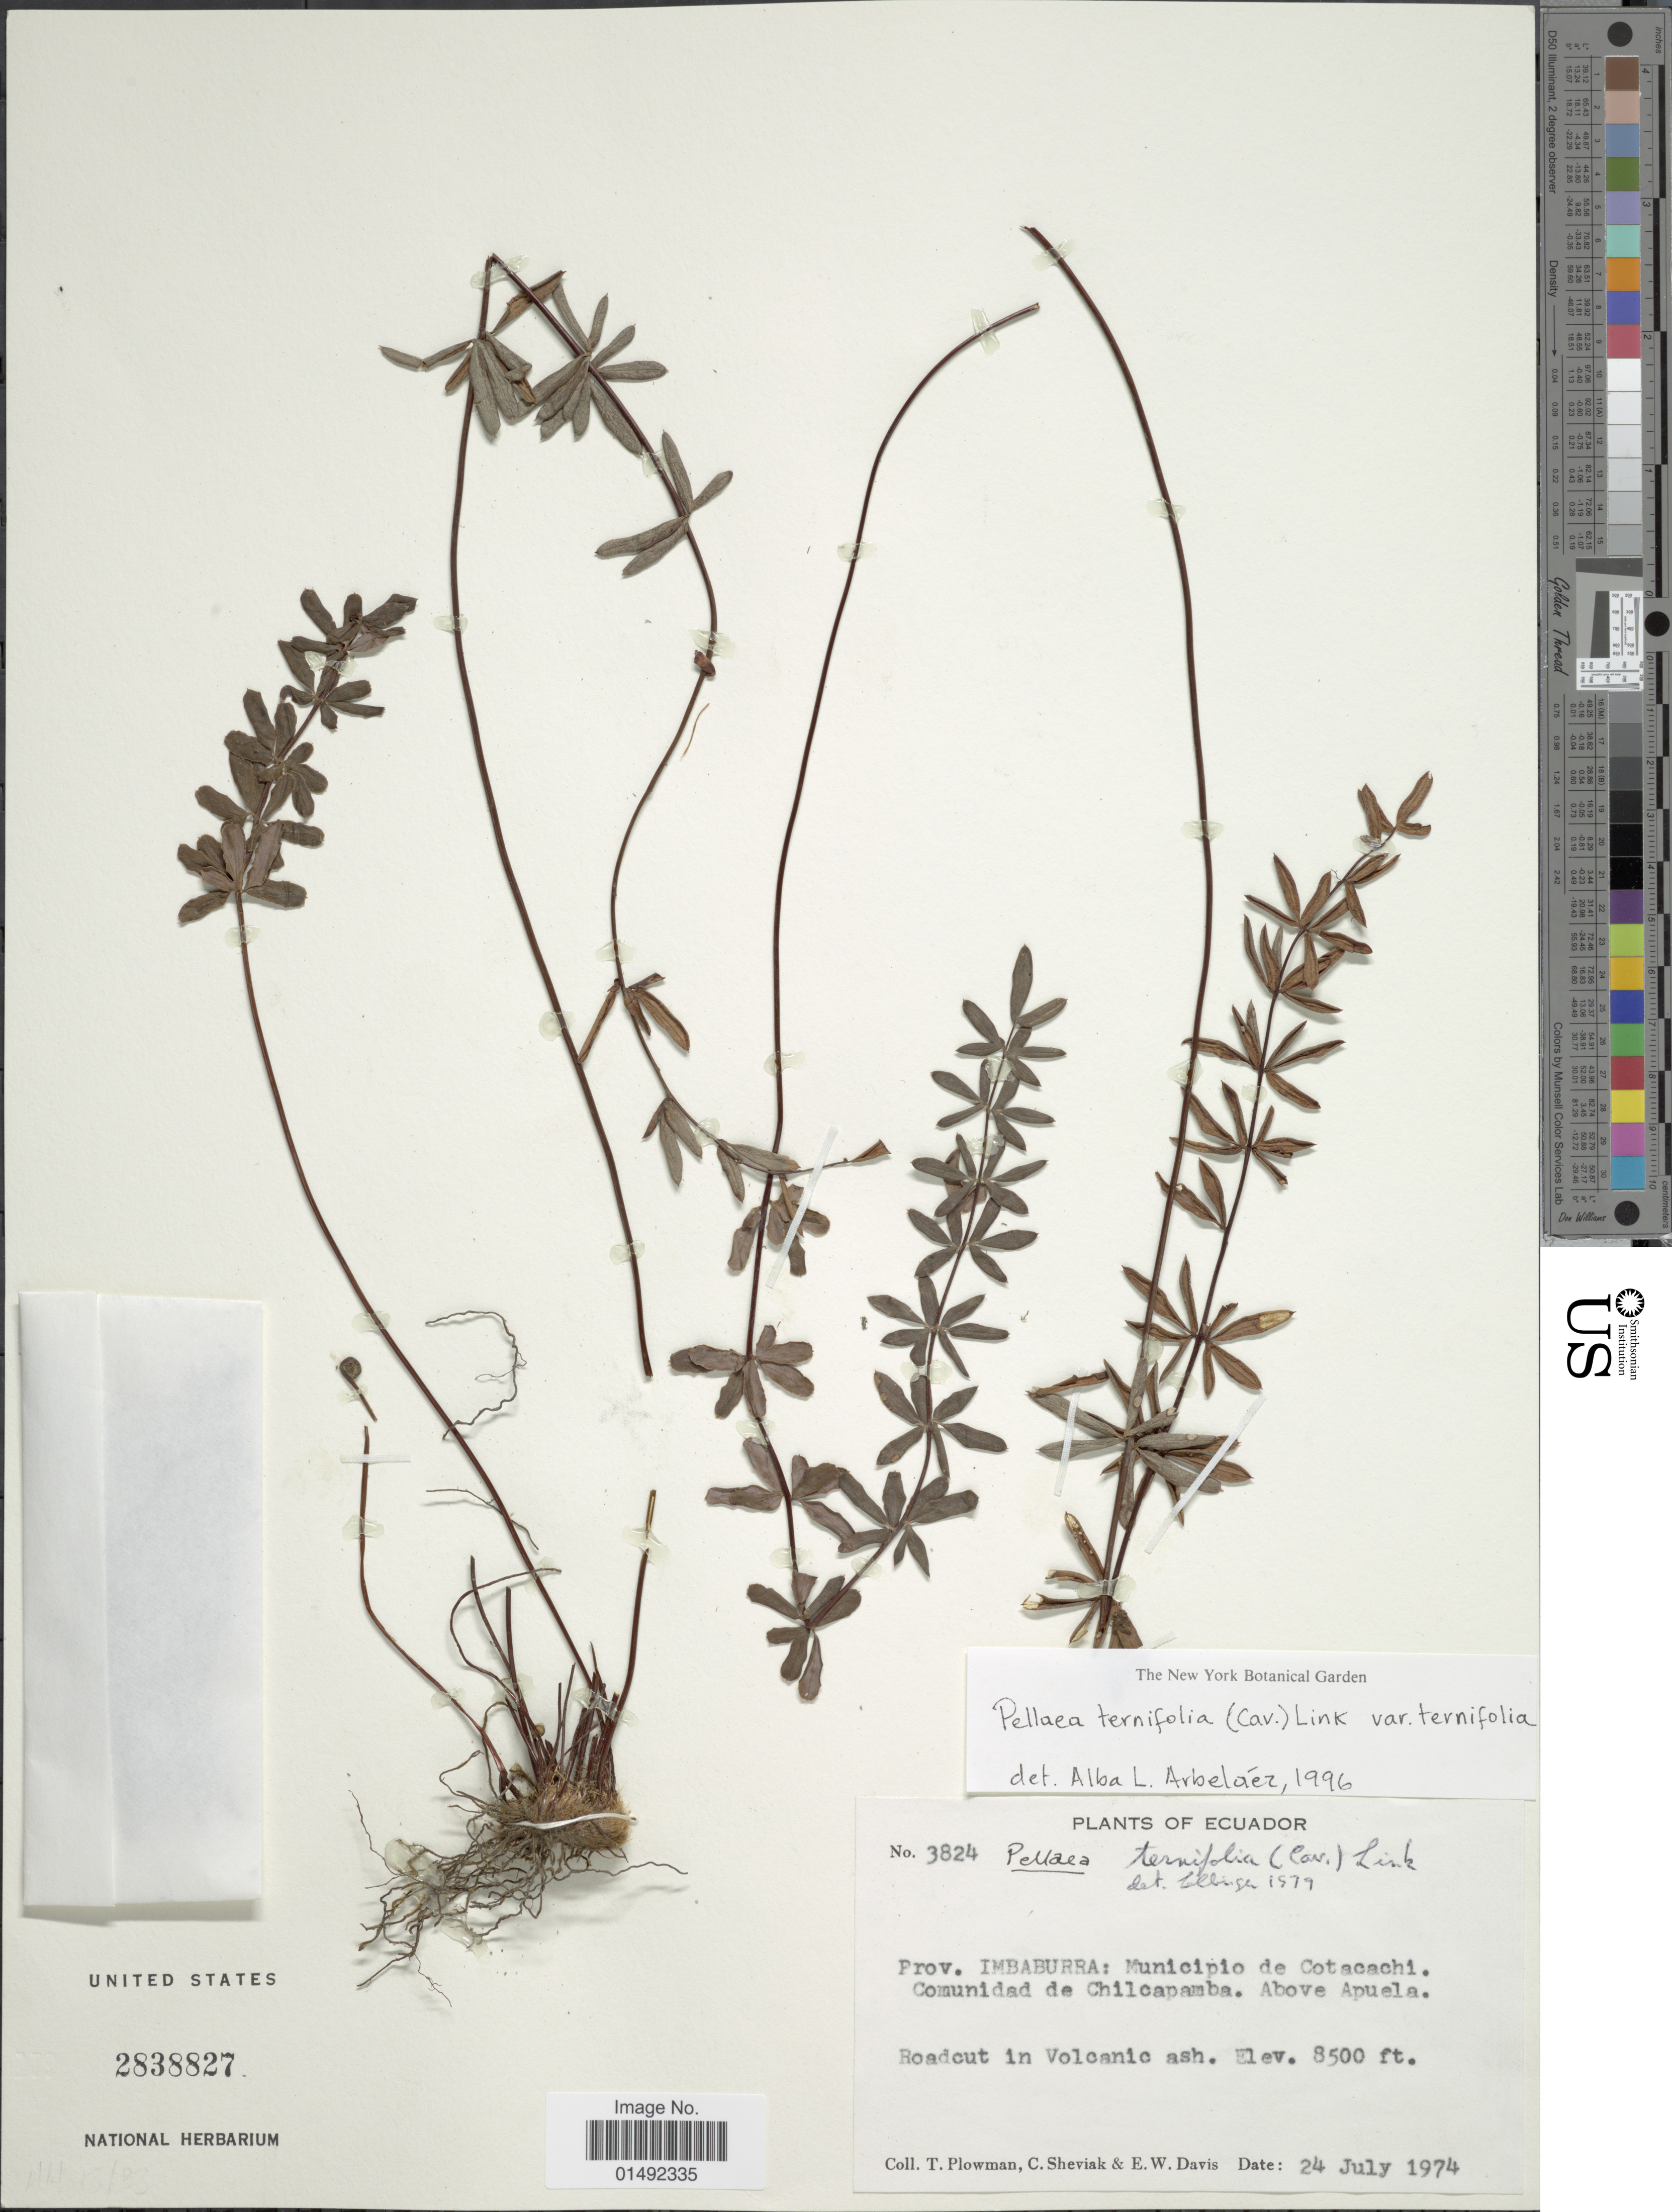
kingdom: Plantae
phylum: Tracheophyta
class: Polypodiopsida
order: Polypodiales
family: Pteridaceae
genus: Pellaea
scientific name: Pellaea ternifolia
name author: (Cav.) Link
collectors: T. Plowman, C. J. Sheviak & E. W. Davis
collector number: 3824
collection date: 1974-07-24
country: Ecuador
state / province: Imbabura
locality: Municpio de Cotacachi. Comunidad de Chilcapamba. Above Apuela. Roadise in Volcabnic ash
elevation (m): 2591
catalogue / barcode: US 2838827